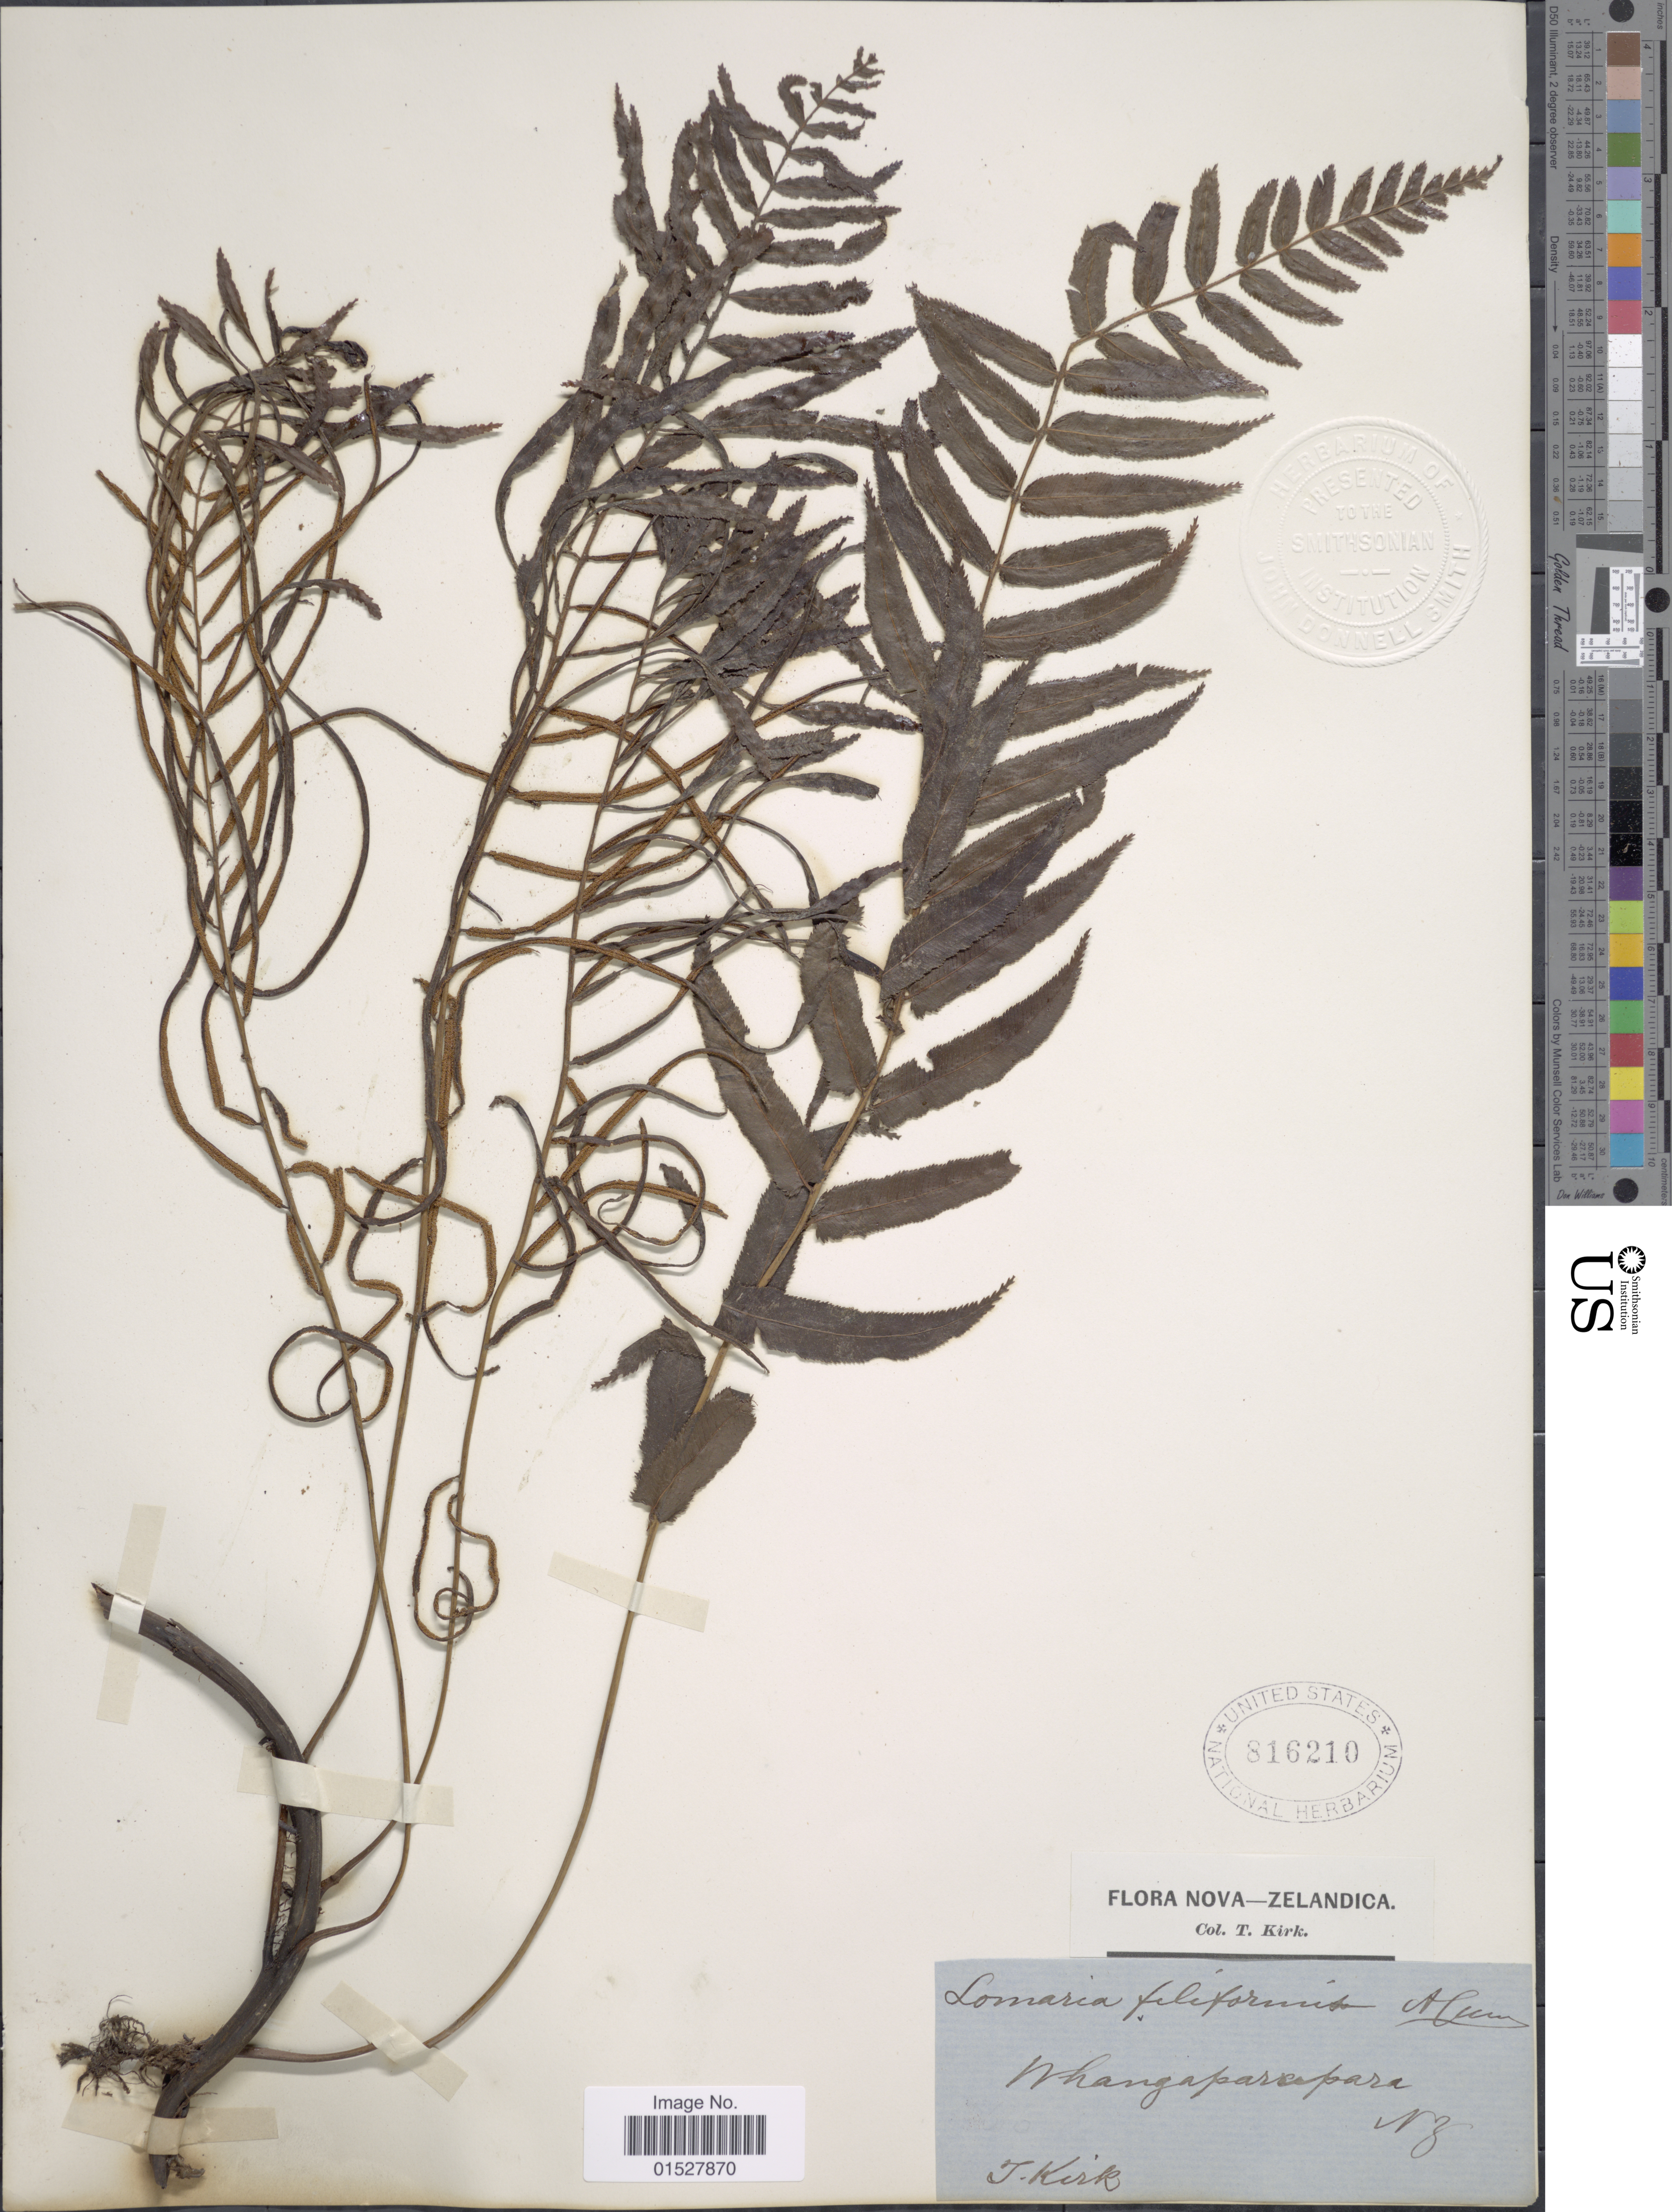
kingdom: Plantae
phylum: Tracheophyta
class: Polypodiopsida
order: Polypodiales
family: Blechnaceae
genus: Blechnum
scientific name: Blechnum filiforme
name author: (A. Cunn.) Ettingsh.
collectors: T. Kirk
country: New Zealand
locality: Whangaparapara.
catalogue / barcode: US 816210